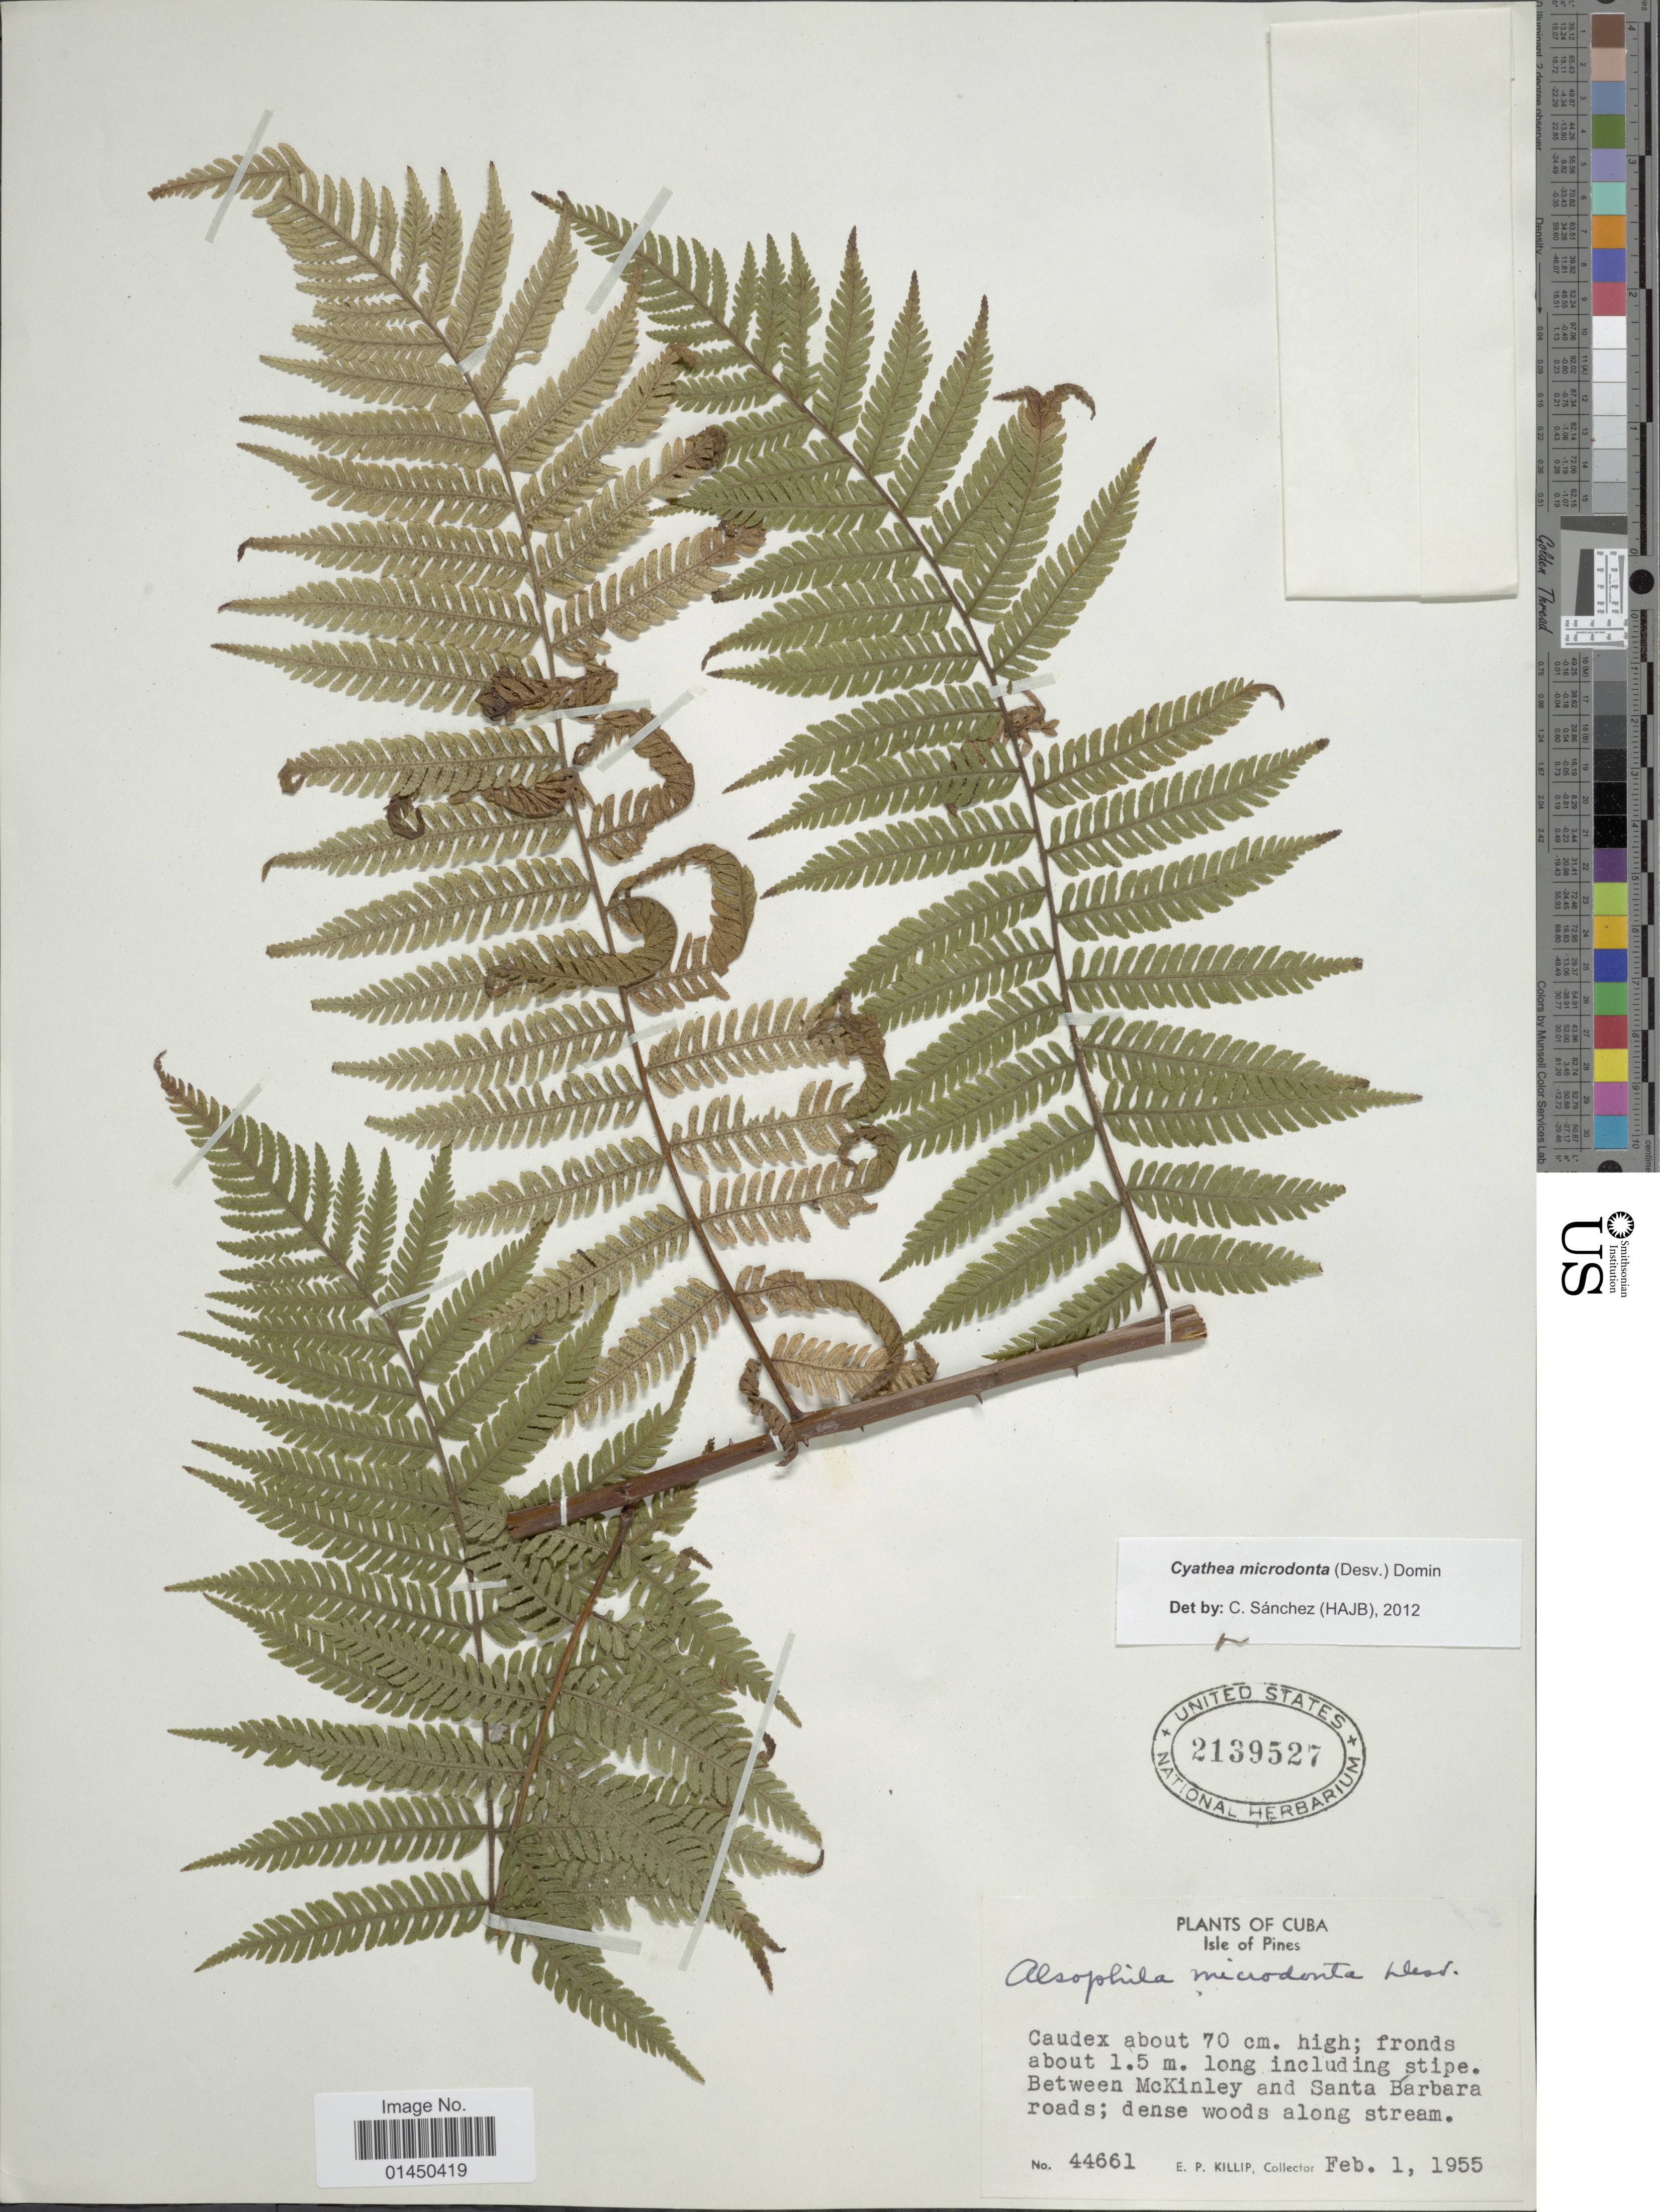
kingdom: Plantae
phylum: Tracheophyta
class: Polypodiopsida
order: Cyatheales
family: Cyatheaceae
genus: Cyathea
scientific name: Cyathea microdonta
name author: (Desv.) Domin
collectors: E. P. Killip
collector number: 44661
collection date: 1955-02-01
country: Cuba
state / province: Isla de la Juventud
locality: Isle of Pines, between McKinley and Santa Barbara roads, woods along stream.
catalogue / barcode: US 2139527